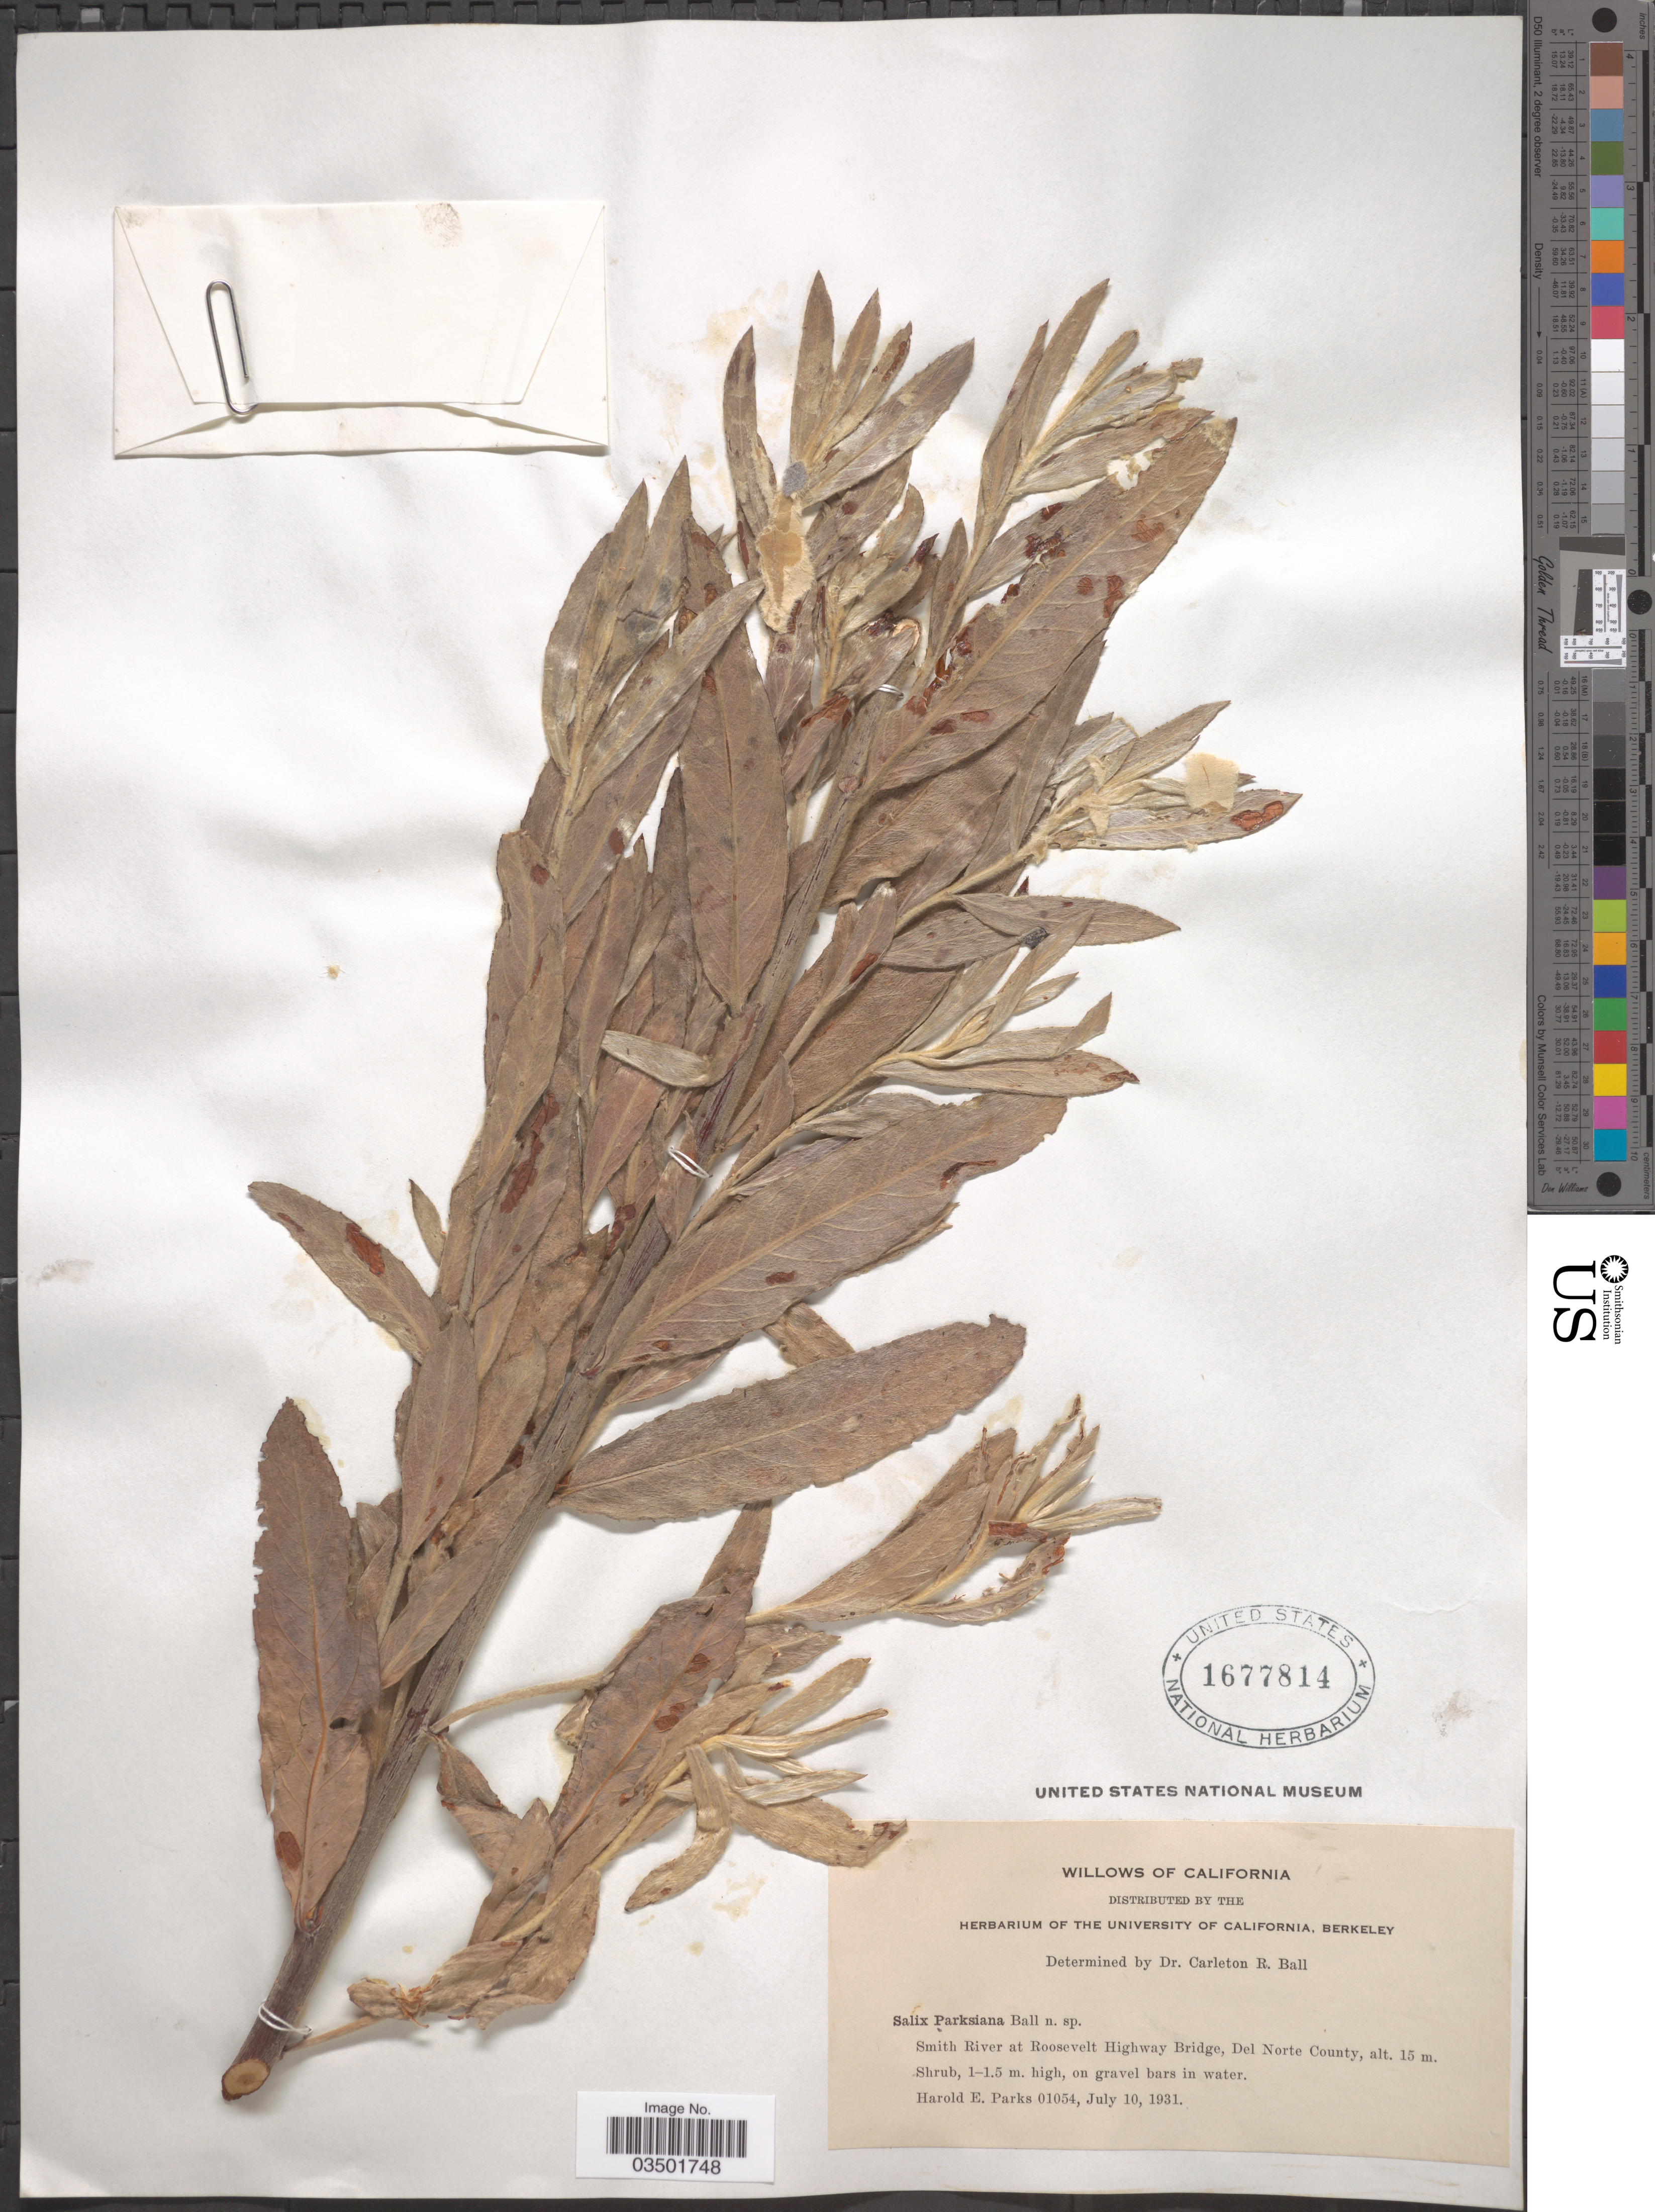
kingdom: Plantae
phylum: Tracheophyta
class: Magnoliopsida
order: Malpighiales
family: Salicaceae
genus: Salix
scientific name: Salix parksiana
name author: C.R. Ball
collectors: H. E. Parks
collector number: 01054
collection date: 1931-07-10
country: United States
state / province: California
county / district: Del Norte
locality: Smith River at Roosevelt Highway Bridge, Del Norte County.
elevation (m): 15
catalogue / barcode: US 1677814